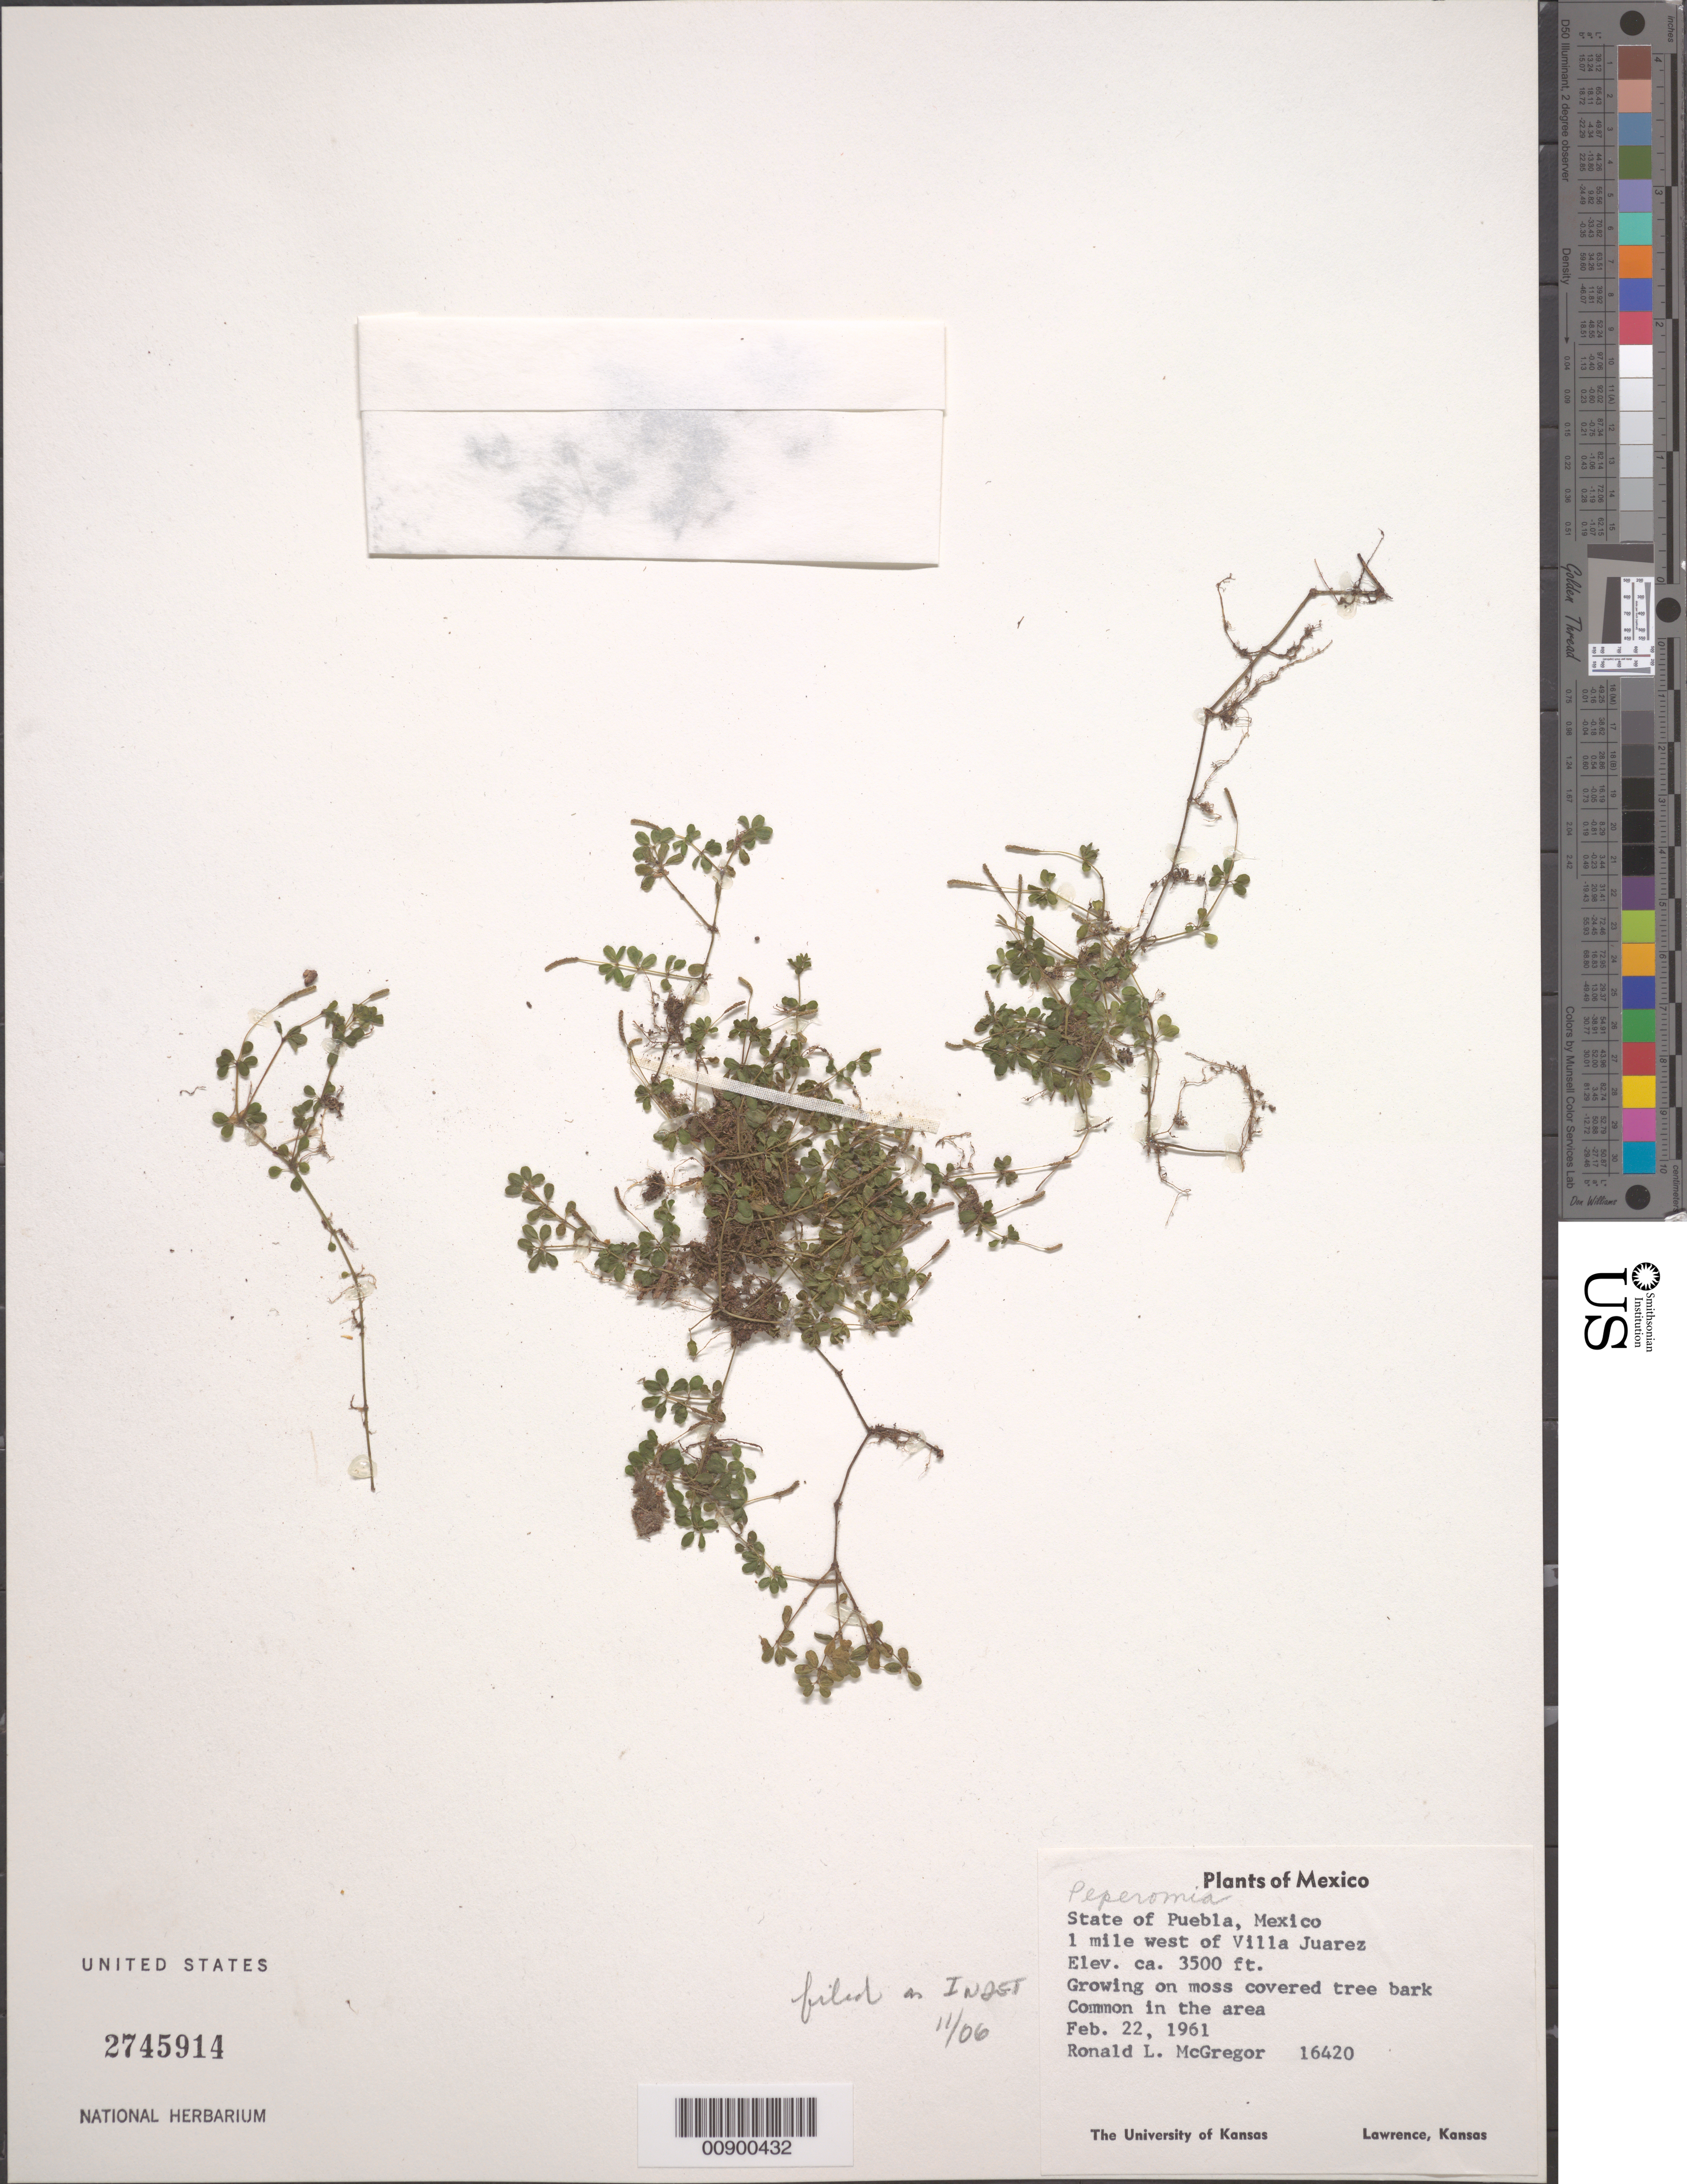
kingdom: Plantae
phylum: Tracheophyta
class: Magnoliopsida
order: Piperales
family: Piperaceae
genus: Peperomia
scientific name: Peperomia tenerrima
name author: Schltdl. & Cham.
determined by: Jiménez, José Estaban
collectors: R. McGregor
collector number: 16420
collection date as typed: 22 Feb 1961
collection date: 1961-02-22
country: Mexico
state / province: Puebla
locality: State of Puebla: 1 mile west of Villa Juárez.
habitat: Growing on moss covered tree bark.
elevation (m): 1067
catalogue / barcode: US 2745914